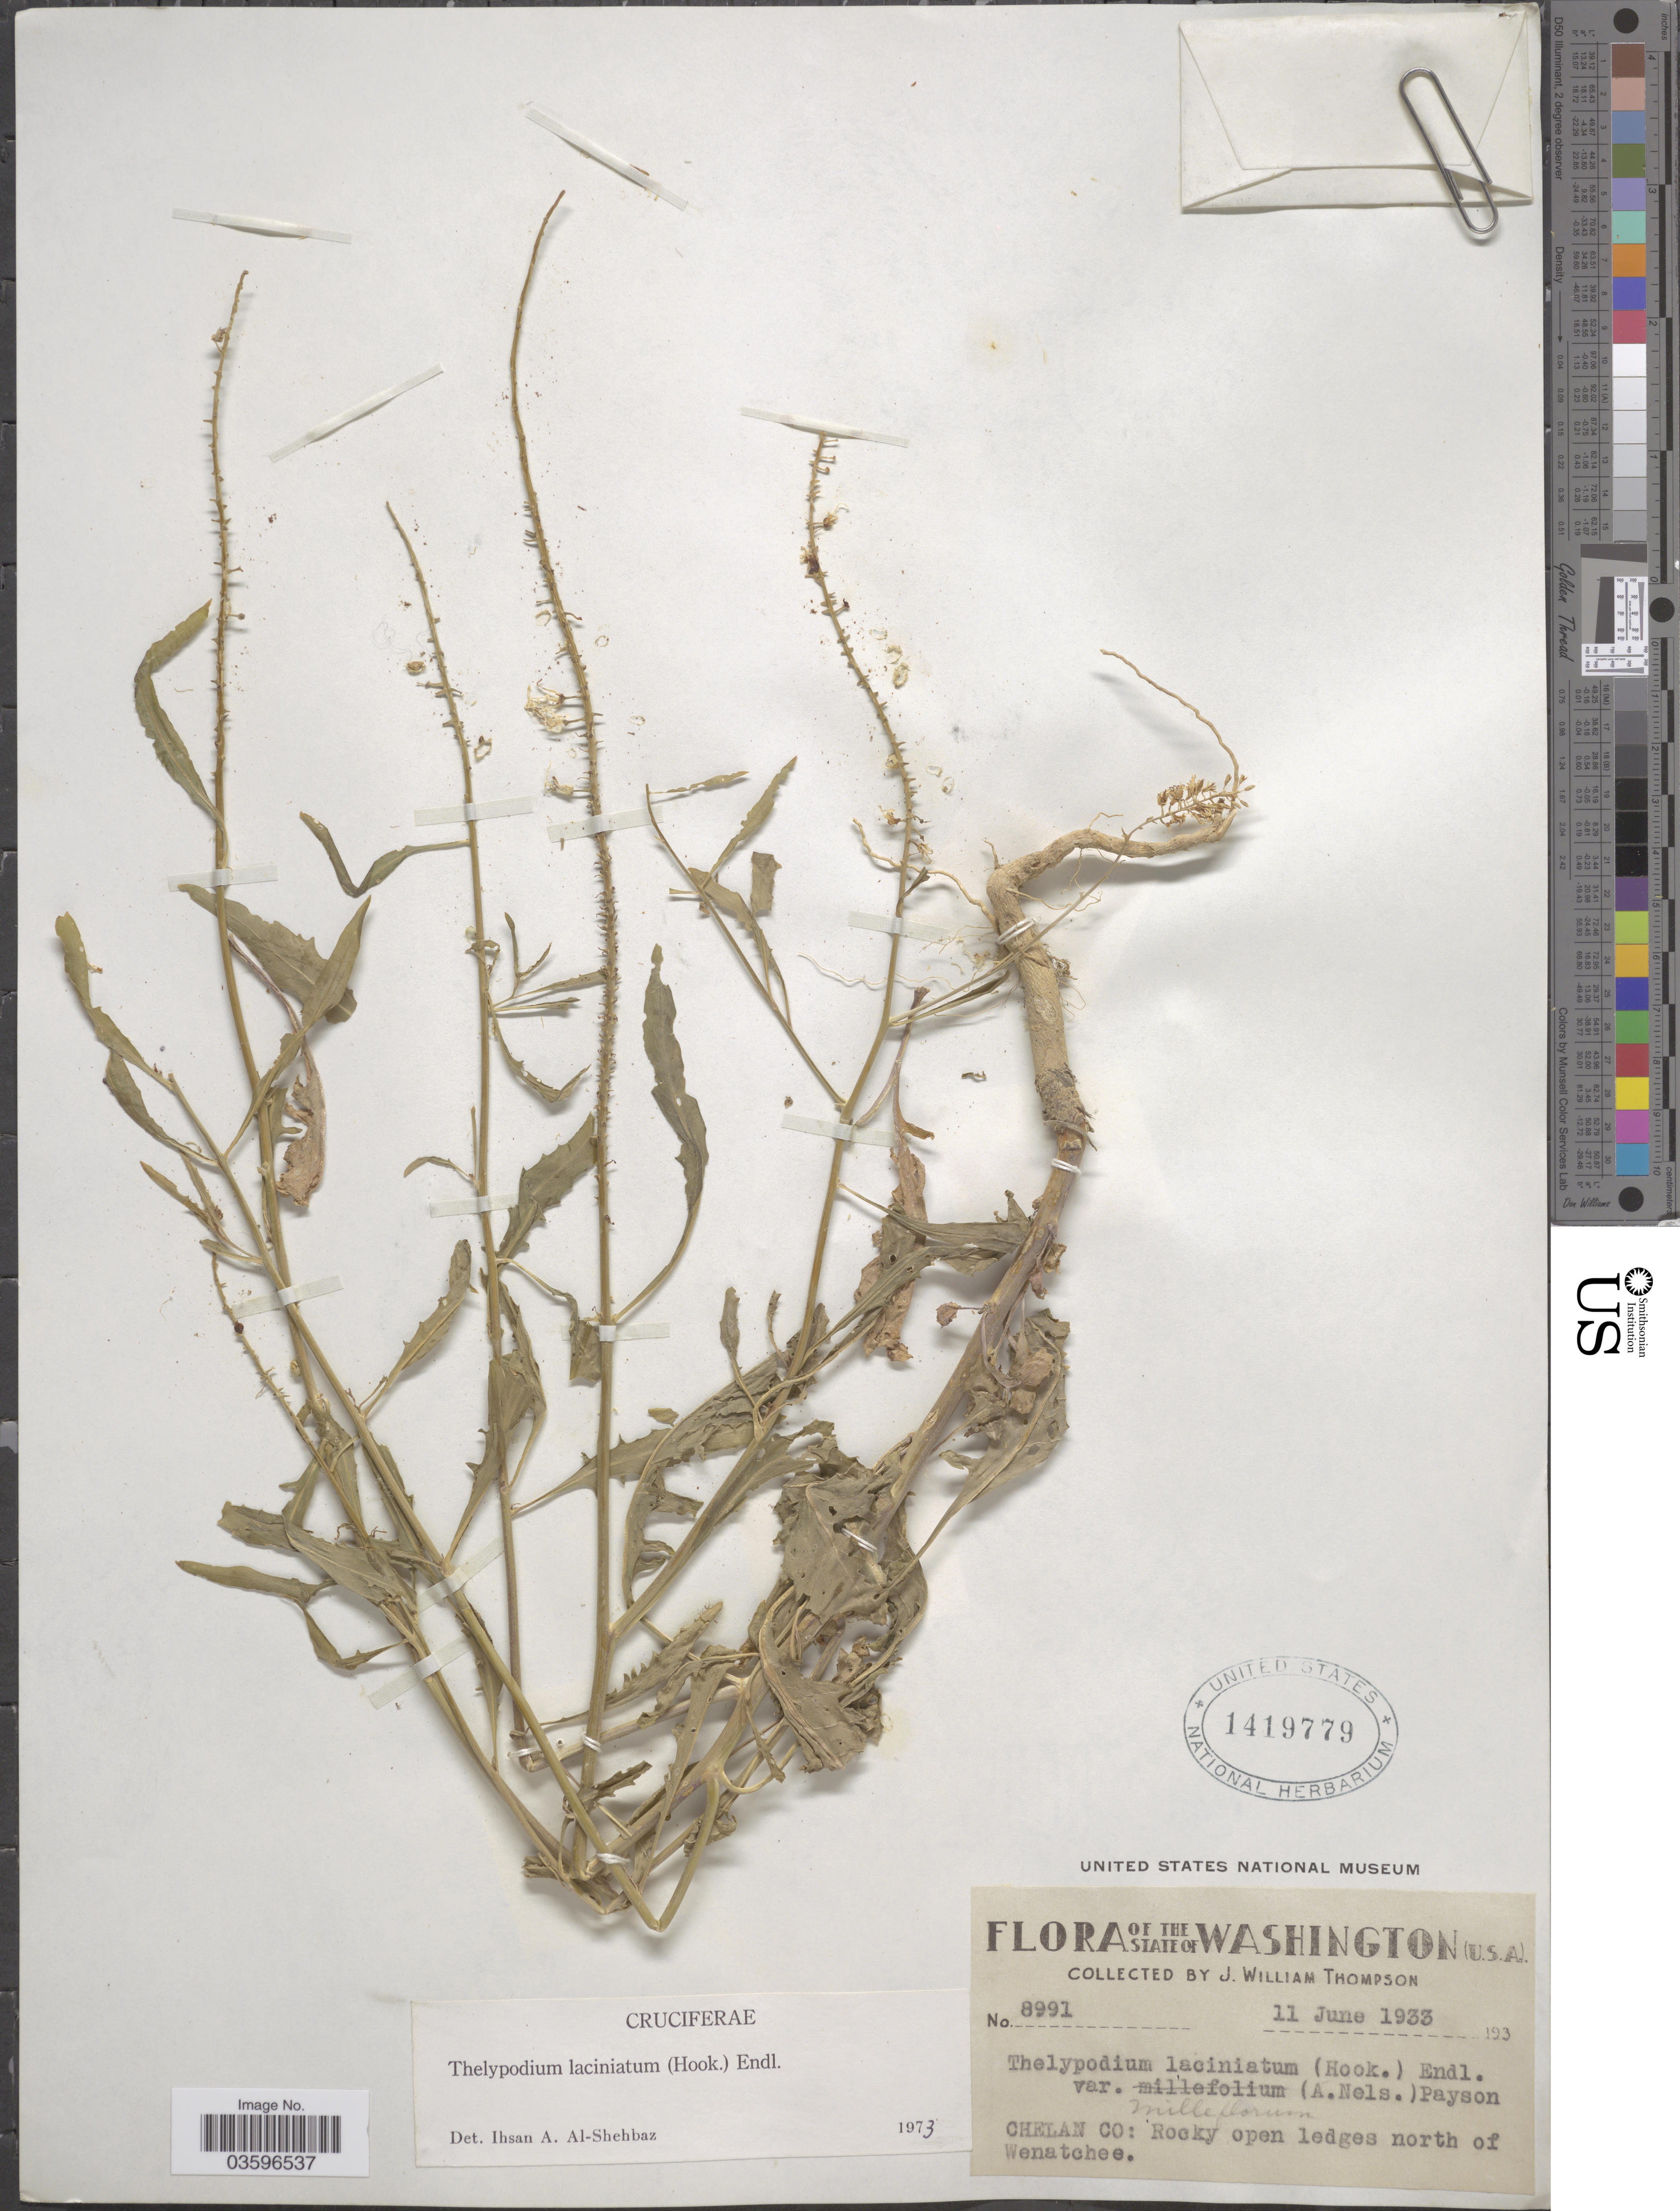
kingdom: Plantae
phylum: Tracheophyta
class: Magnoliopsida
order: Brassicales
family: Brassicaceae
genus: Thelypodium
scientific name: Thelypodium laciniatum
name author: (Hook.) Endl.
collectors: J. W. Thompson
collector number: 8991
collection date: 1933-06-11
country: United States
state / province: Washington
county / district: Chelan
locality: Chelan Co: Rocky open ledges north of Wenatchee.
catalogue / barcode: US 1419779